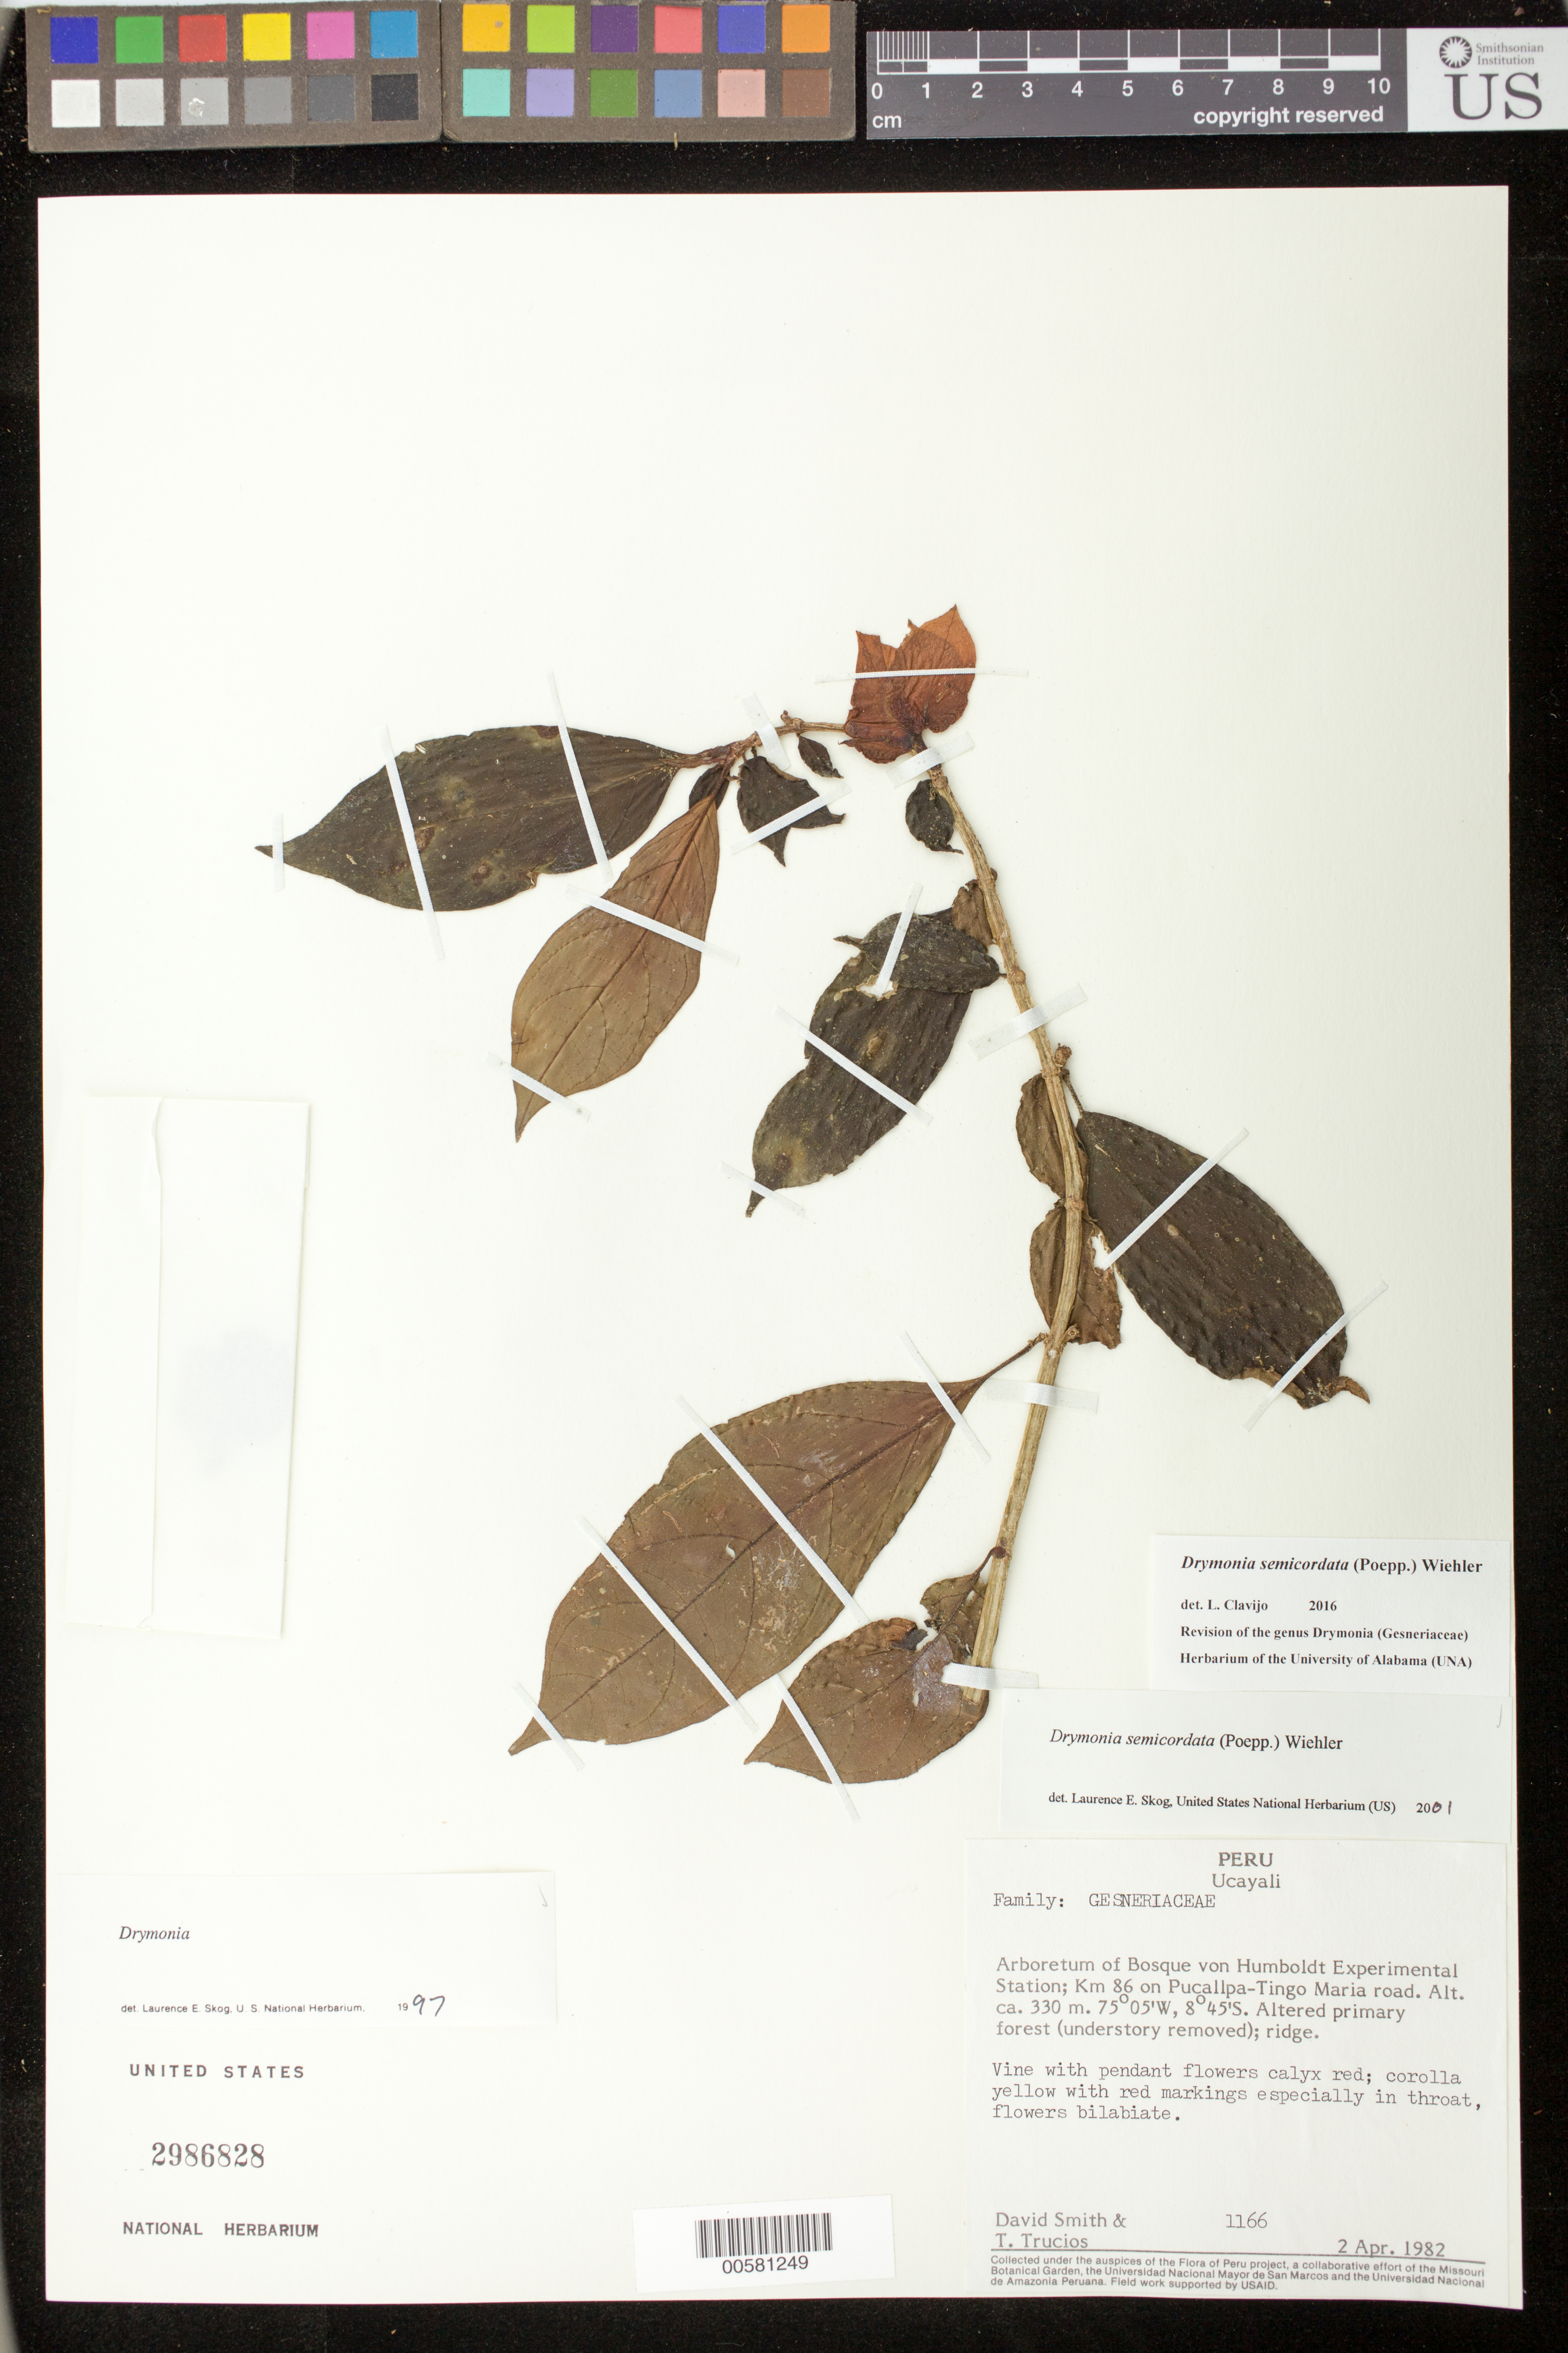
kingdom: Plantae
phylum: Tracheophyta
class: Magnoliopsida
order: Lamiales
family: Gesneriaceae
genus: Drymonia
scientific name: Drymonia semicordata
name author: (Poepp.) Wiehler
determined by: Skog, Laurence E.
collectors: D. Smith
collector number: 1166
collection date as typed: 02 Apr 1982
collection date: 1982-04-02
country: Peru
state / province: Ucayali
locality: Arboretum of Bosque von Humboldt Experimental Station; Km 86 on Pucallpa - Tingo Maria road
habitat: Altered primary forest (understory removed); ridge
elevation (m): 330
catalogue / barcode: US 2986828